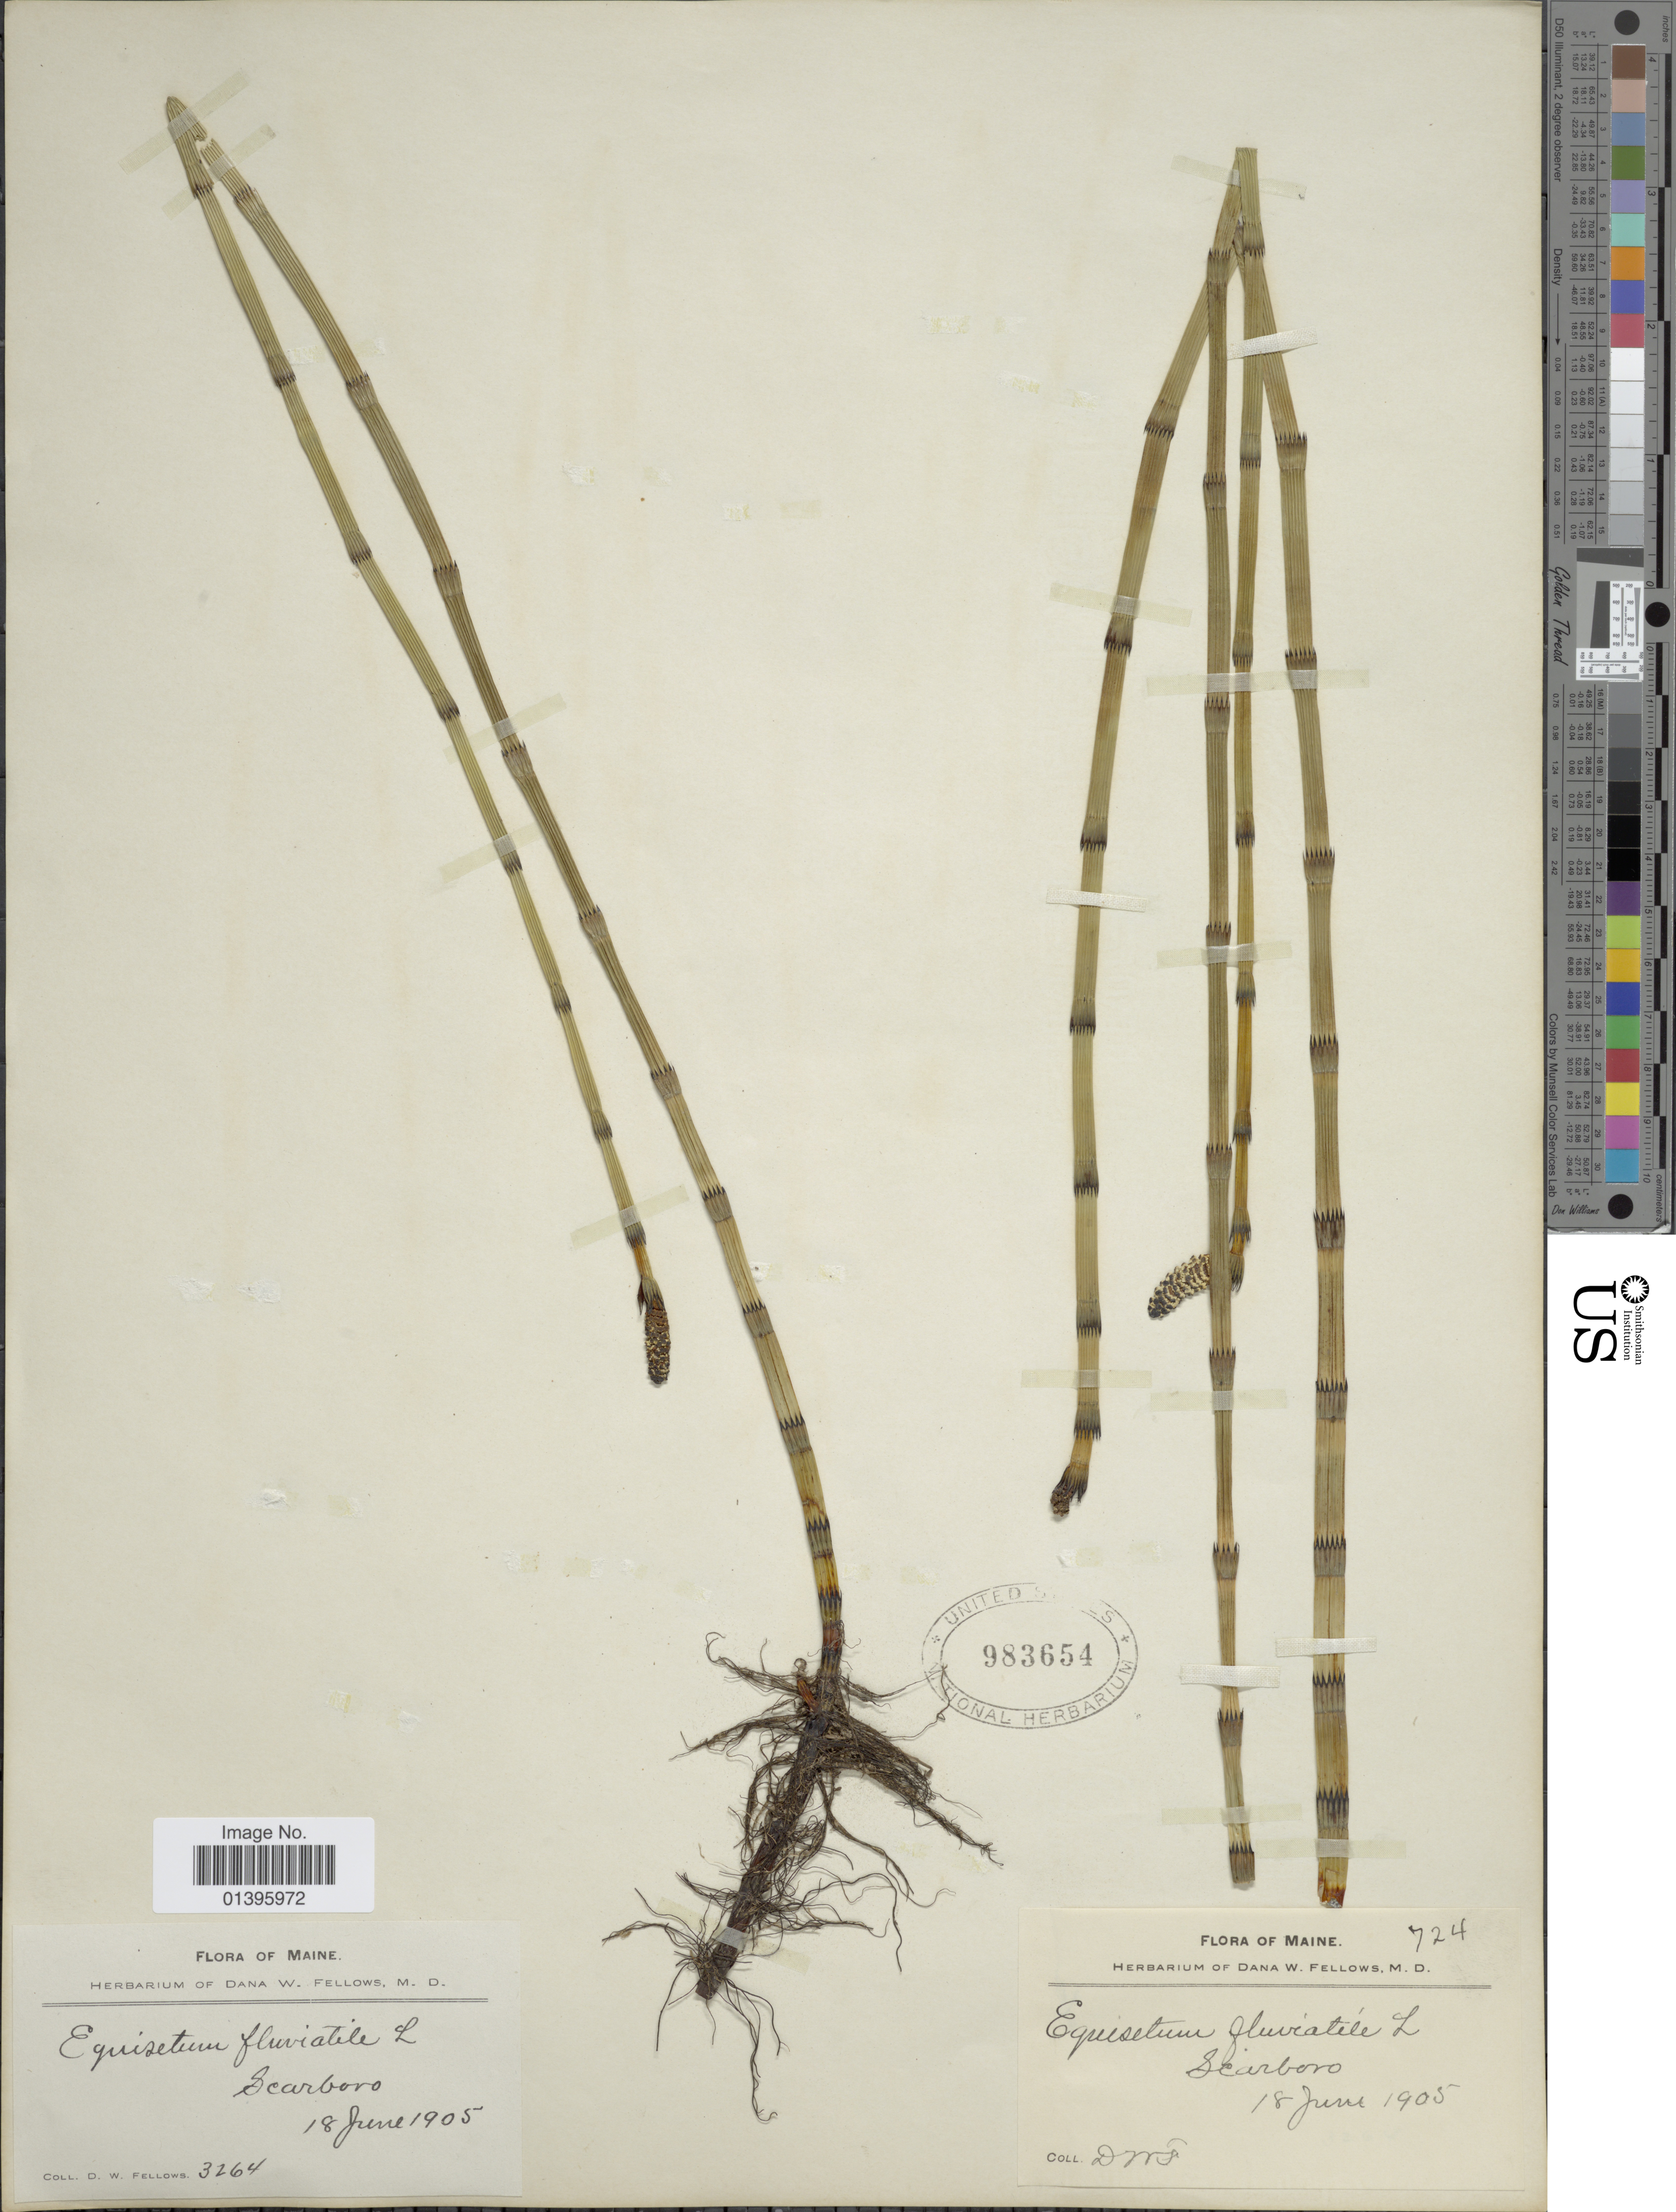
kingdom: Plantae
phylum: Tracheophyta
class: Polypodiopsida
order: Equisetales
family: Equisetaceae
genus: Equisetum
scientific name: Equisetum fluviatile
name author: L.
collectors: D. W. Fellows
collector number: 3264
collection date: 1905-06-18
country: United States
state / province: Maine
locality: Scarboro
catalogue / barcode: US 983654